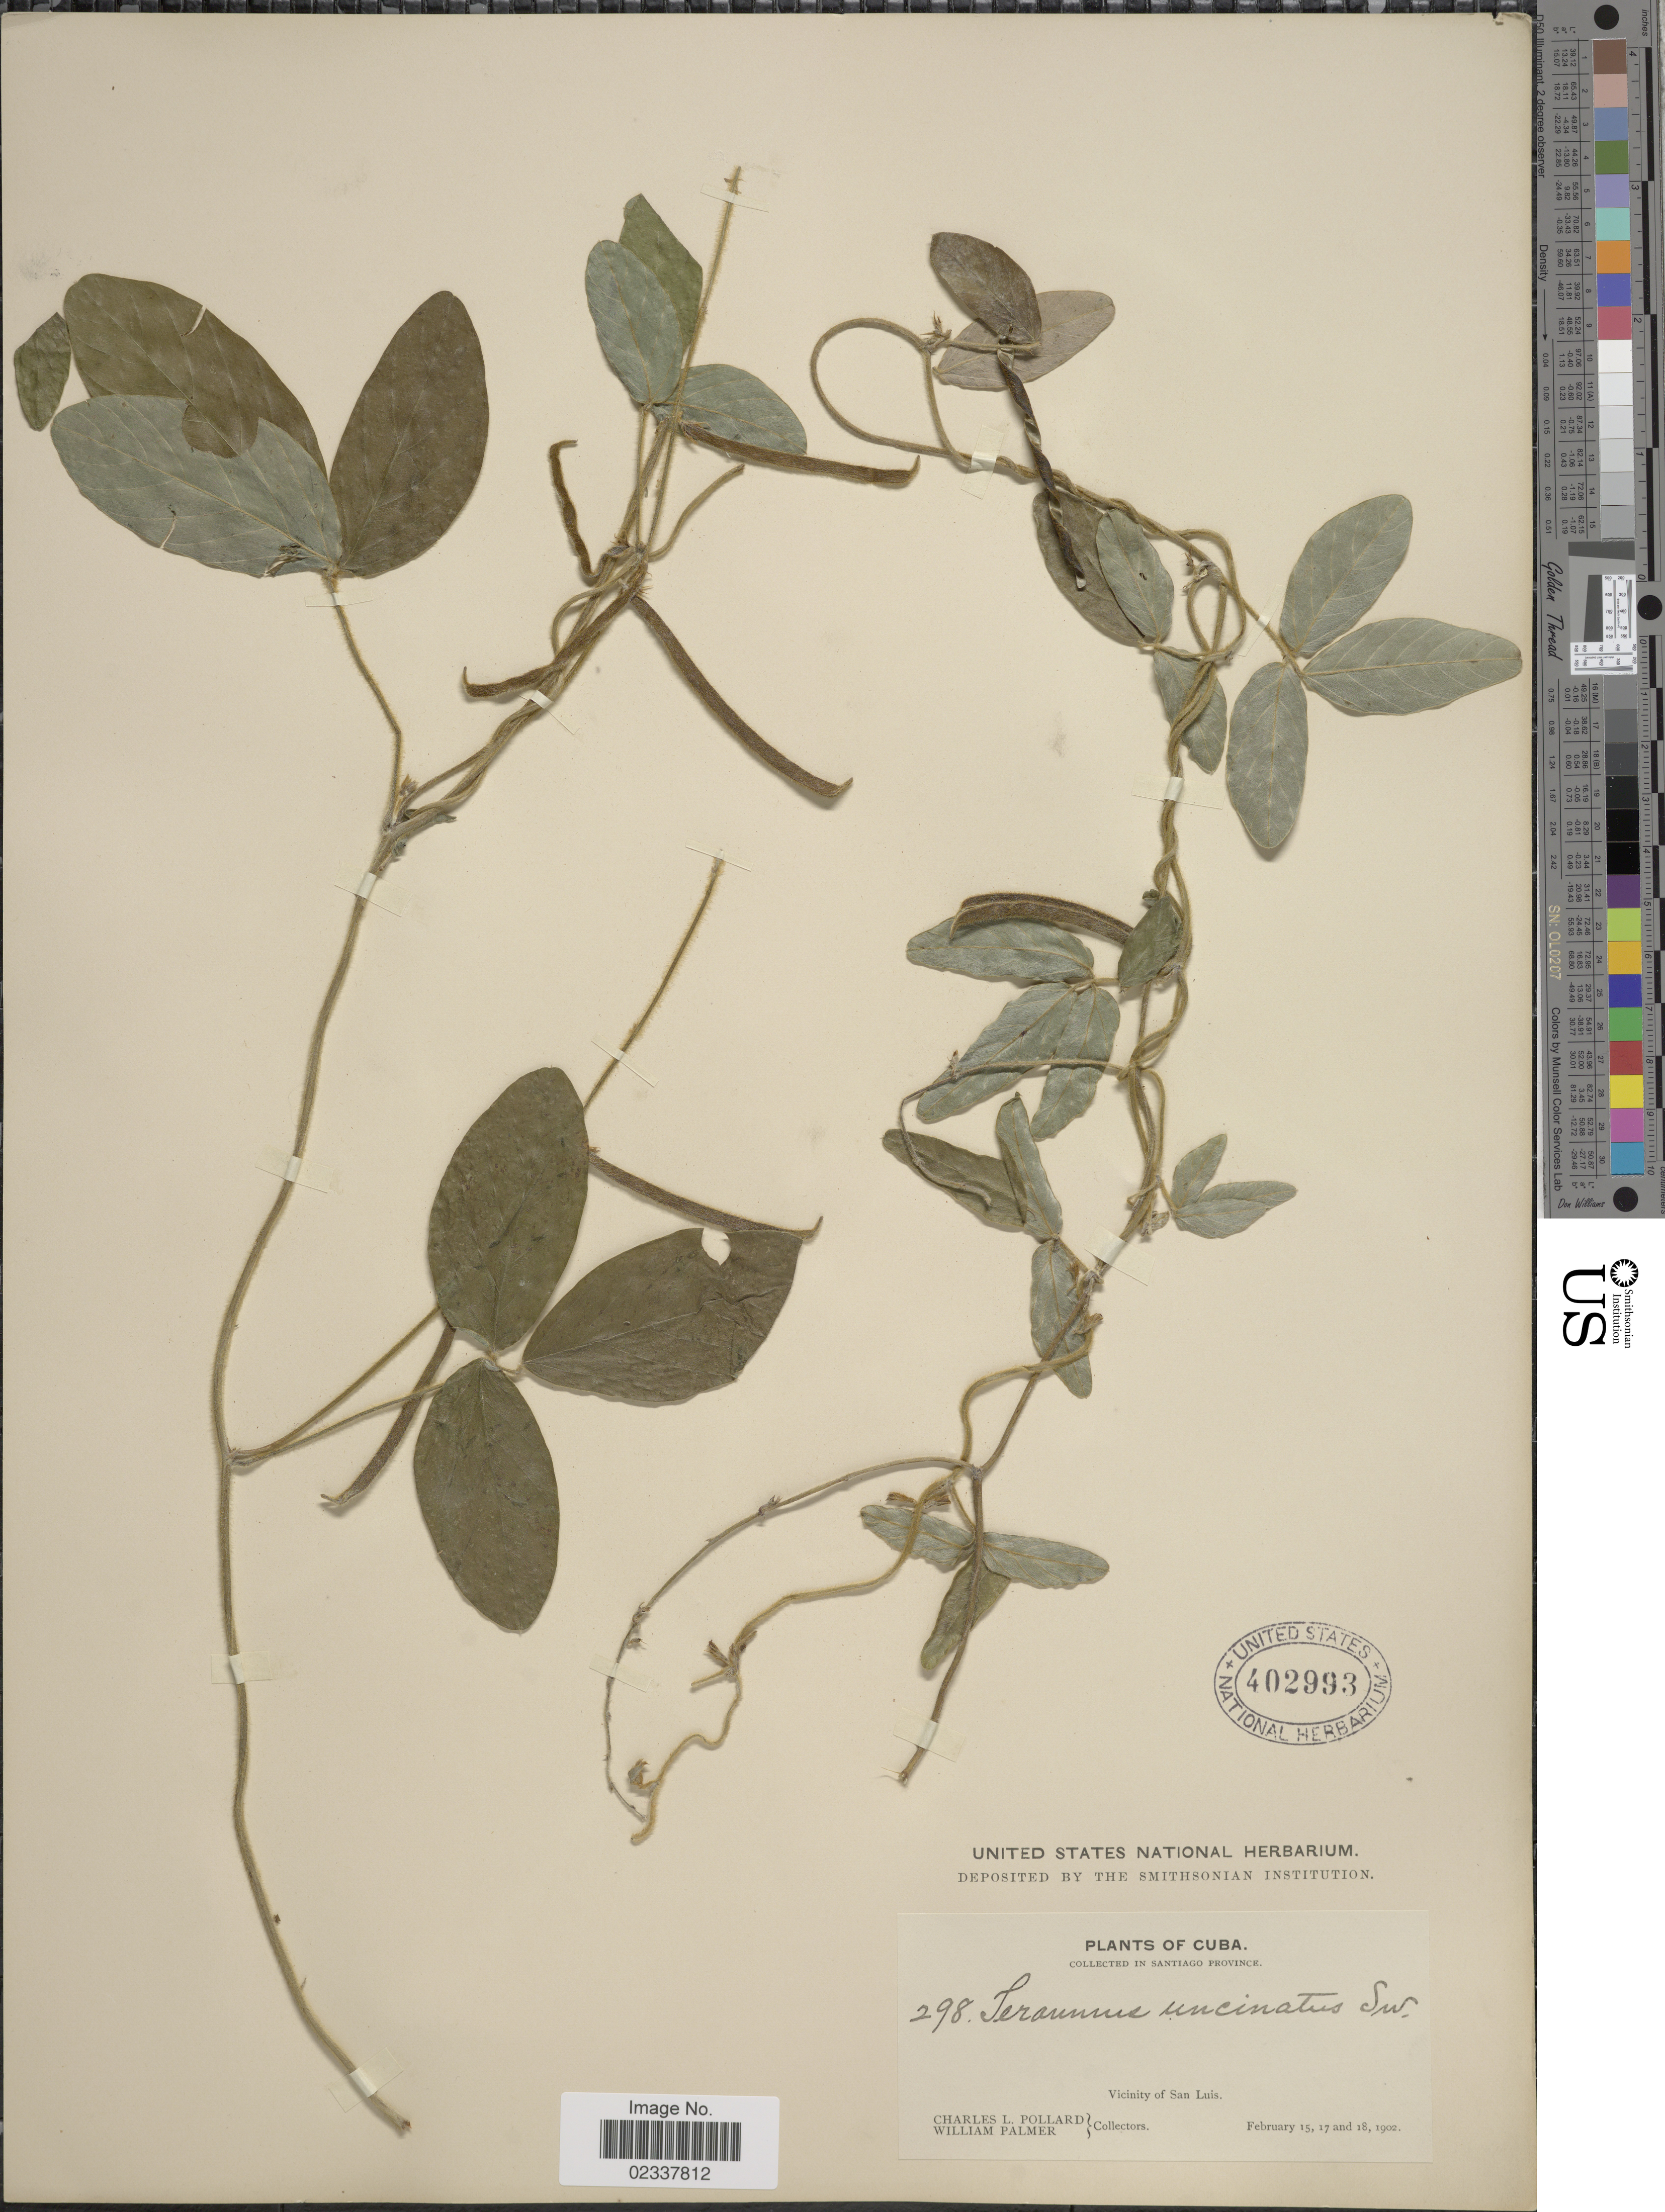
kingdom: Plantae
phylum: Tracheophyta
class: Magnoliopsida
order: Fabales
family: Fabaceae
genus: Teramnus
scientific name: Teramnus uncinatus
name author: (L.) Sw.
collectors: C. L. Pollard & W. Palmer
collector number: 298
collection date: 1902-02-15/1902-02-18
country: Cuba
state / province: Santiago de Cuba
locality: Santiago Province, Vicinity of San Luis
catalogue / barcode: US 402993